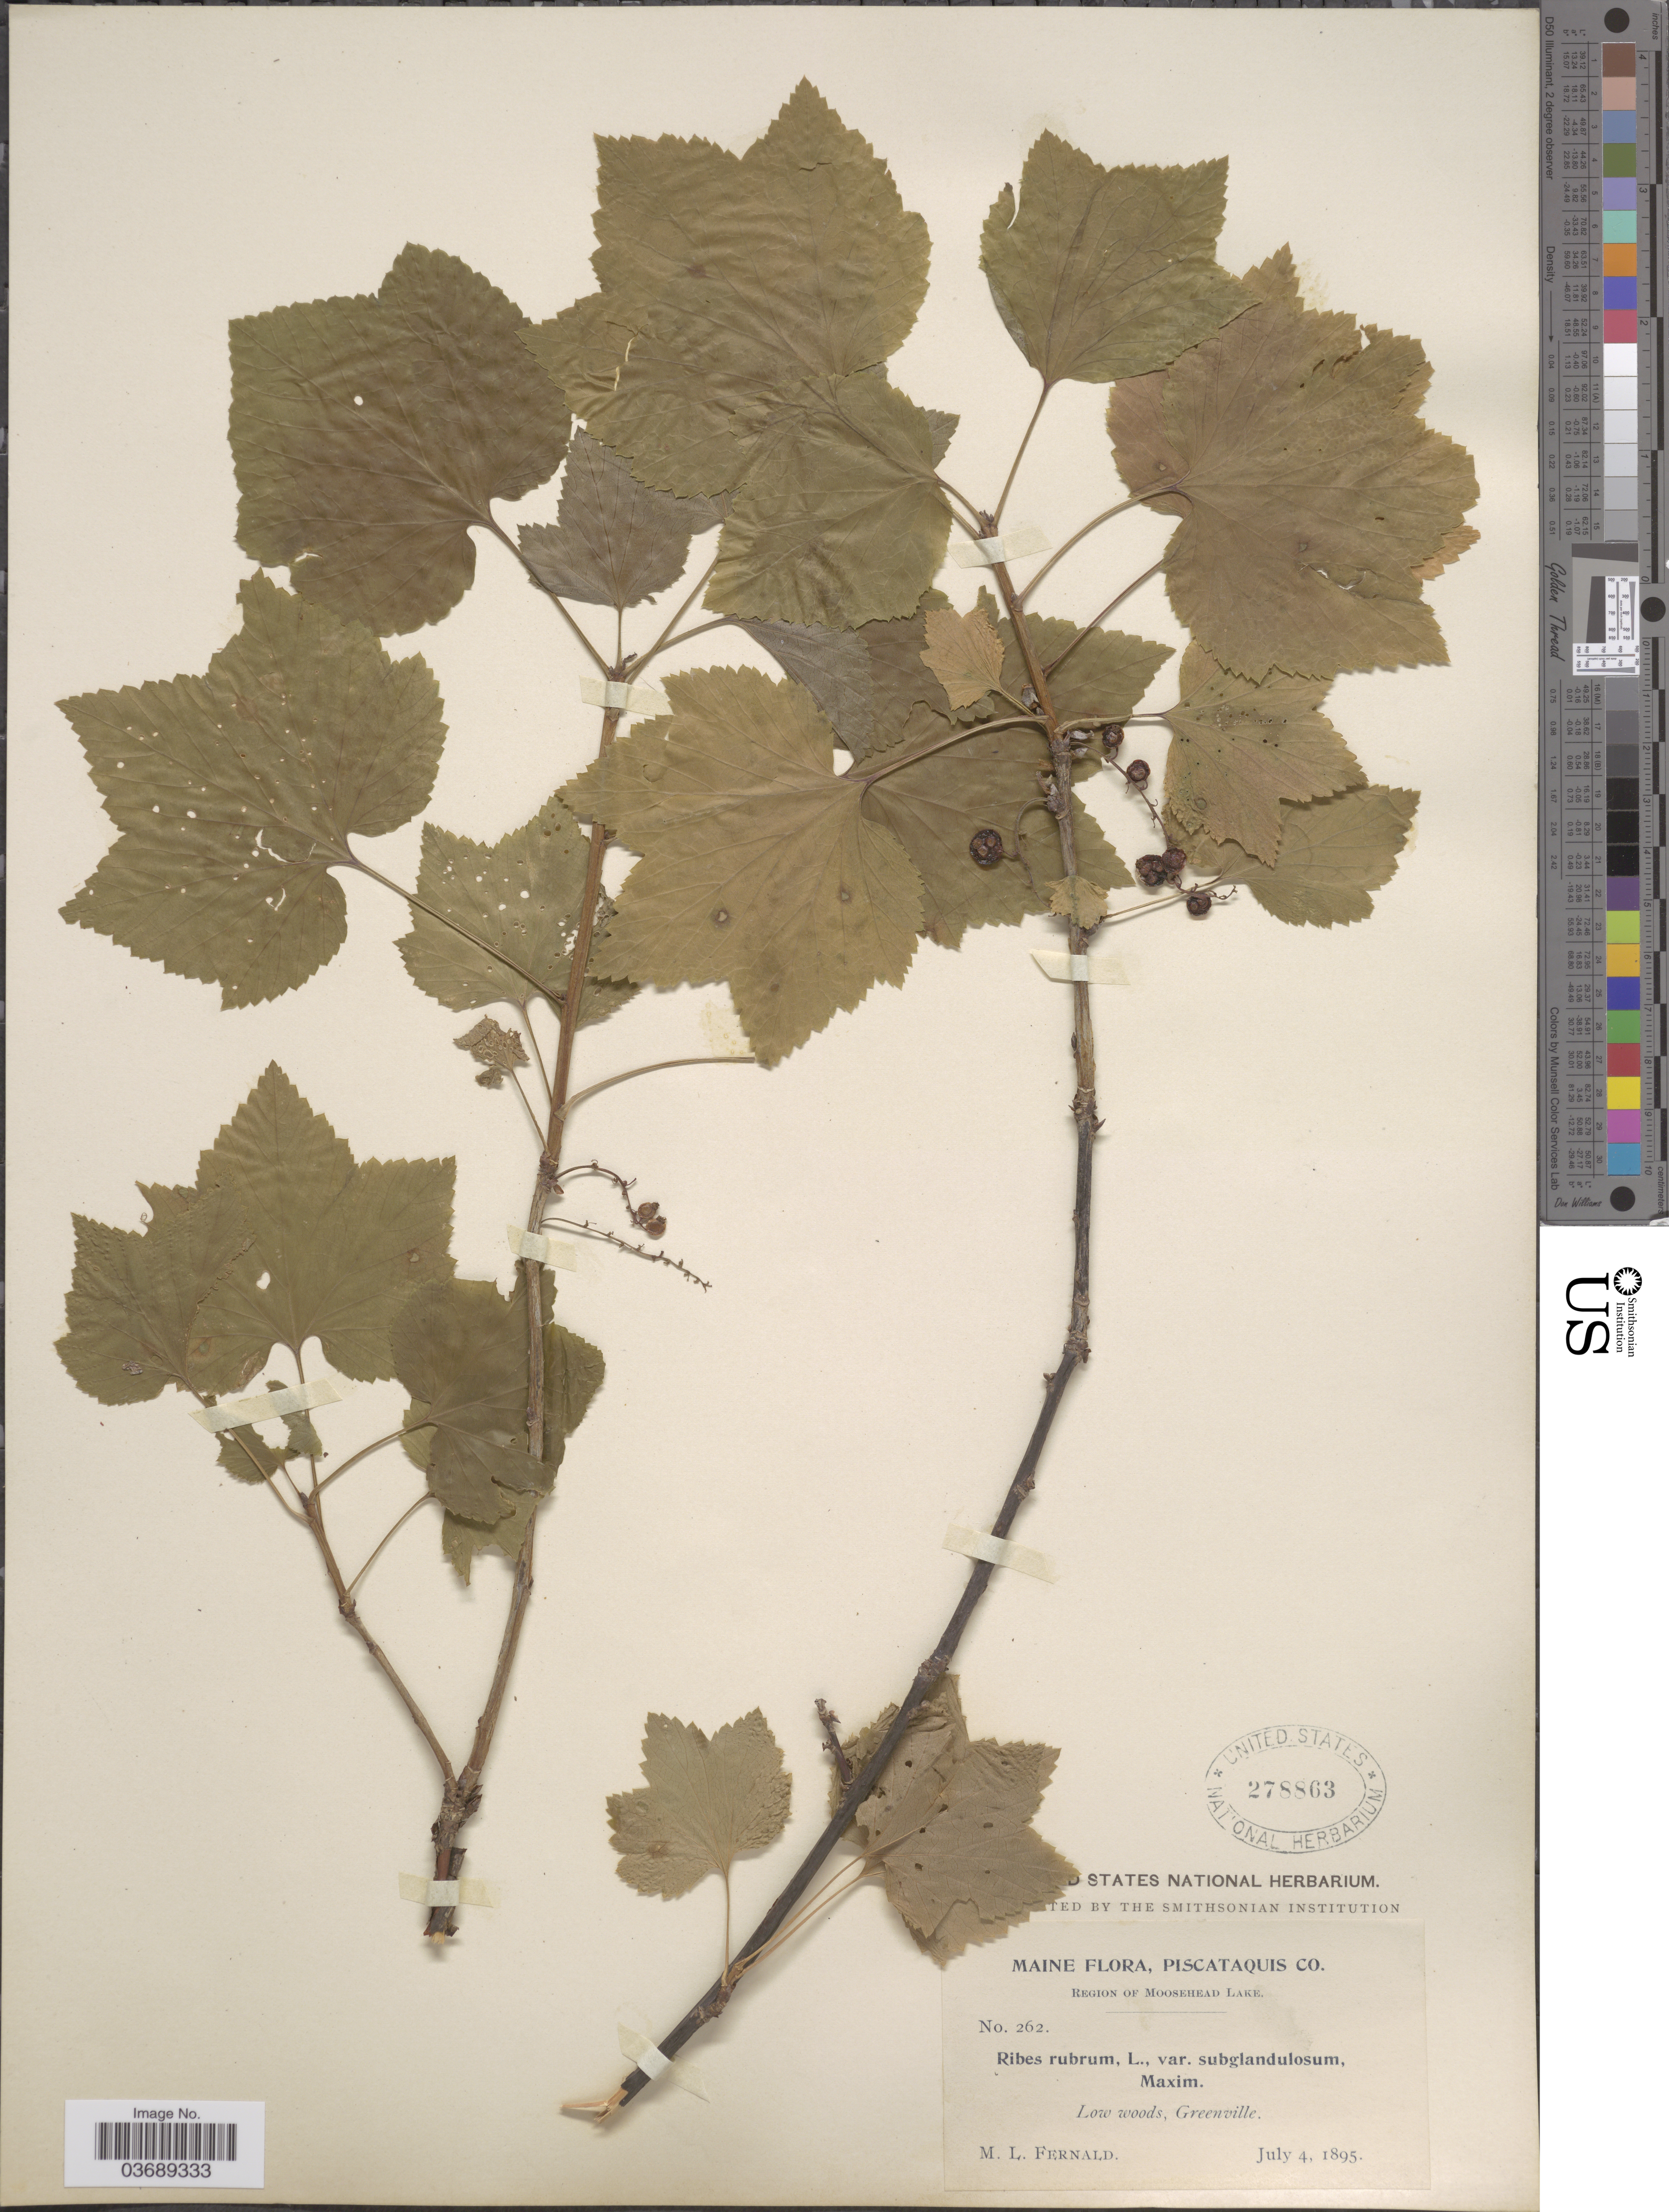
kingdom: Plantae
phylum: Tracheophyta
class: Magnoliopsida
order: Saxifragales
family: Grossulariaceae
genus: Ribes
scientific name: Ribes triste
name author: Pall.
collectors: M. L. Fernald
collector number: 262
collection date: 1895-07-04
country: United States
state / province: Maine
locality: Piscataquis Co. Region of Moosehead Lake. Low woods, Greenville.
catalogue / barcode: US 278863